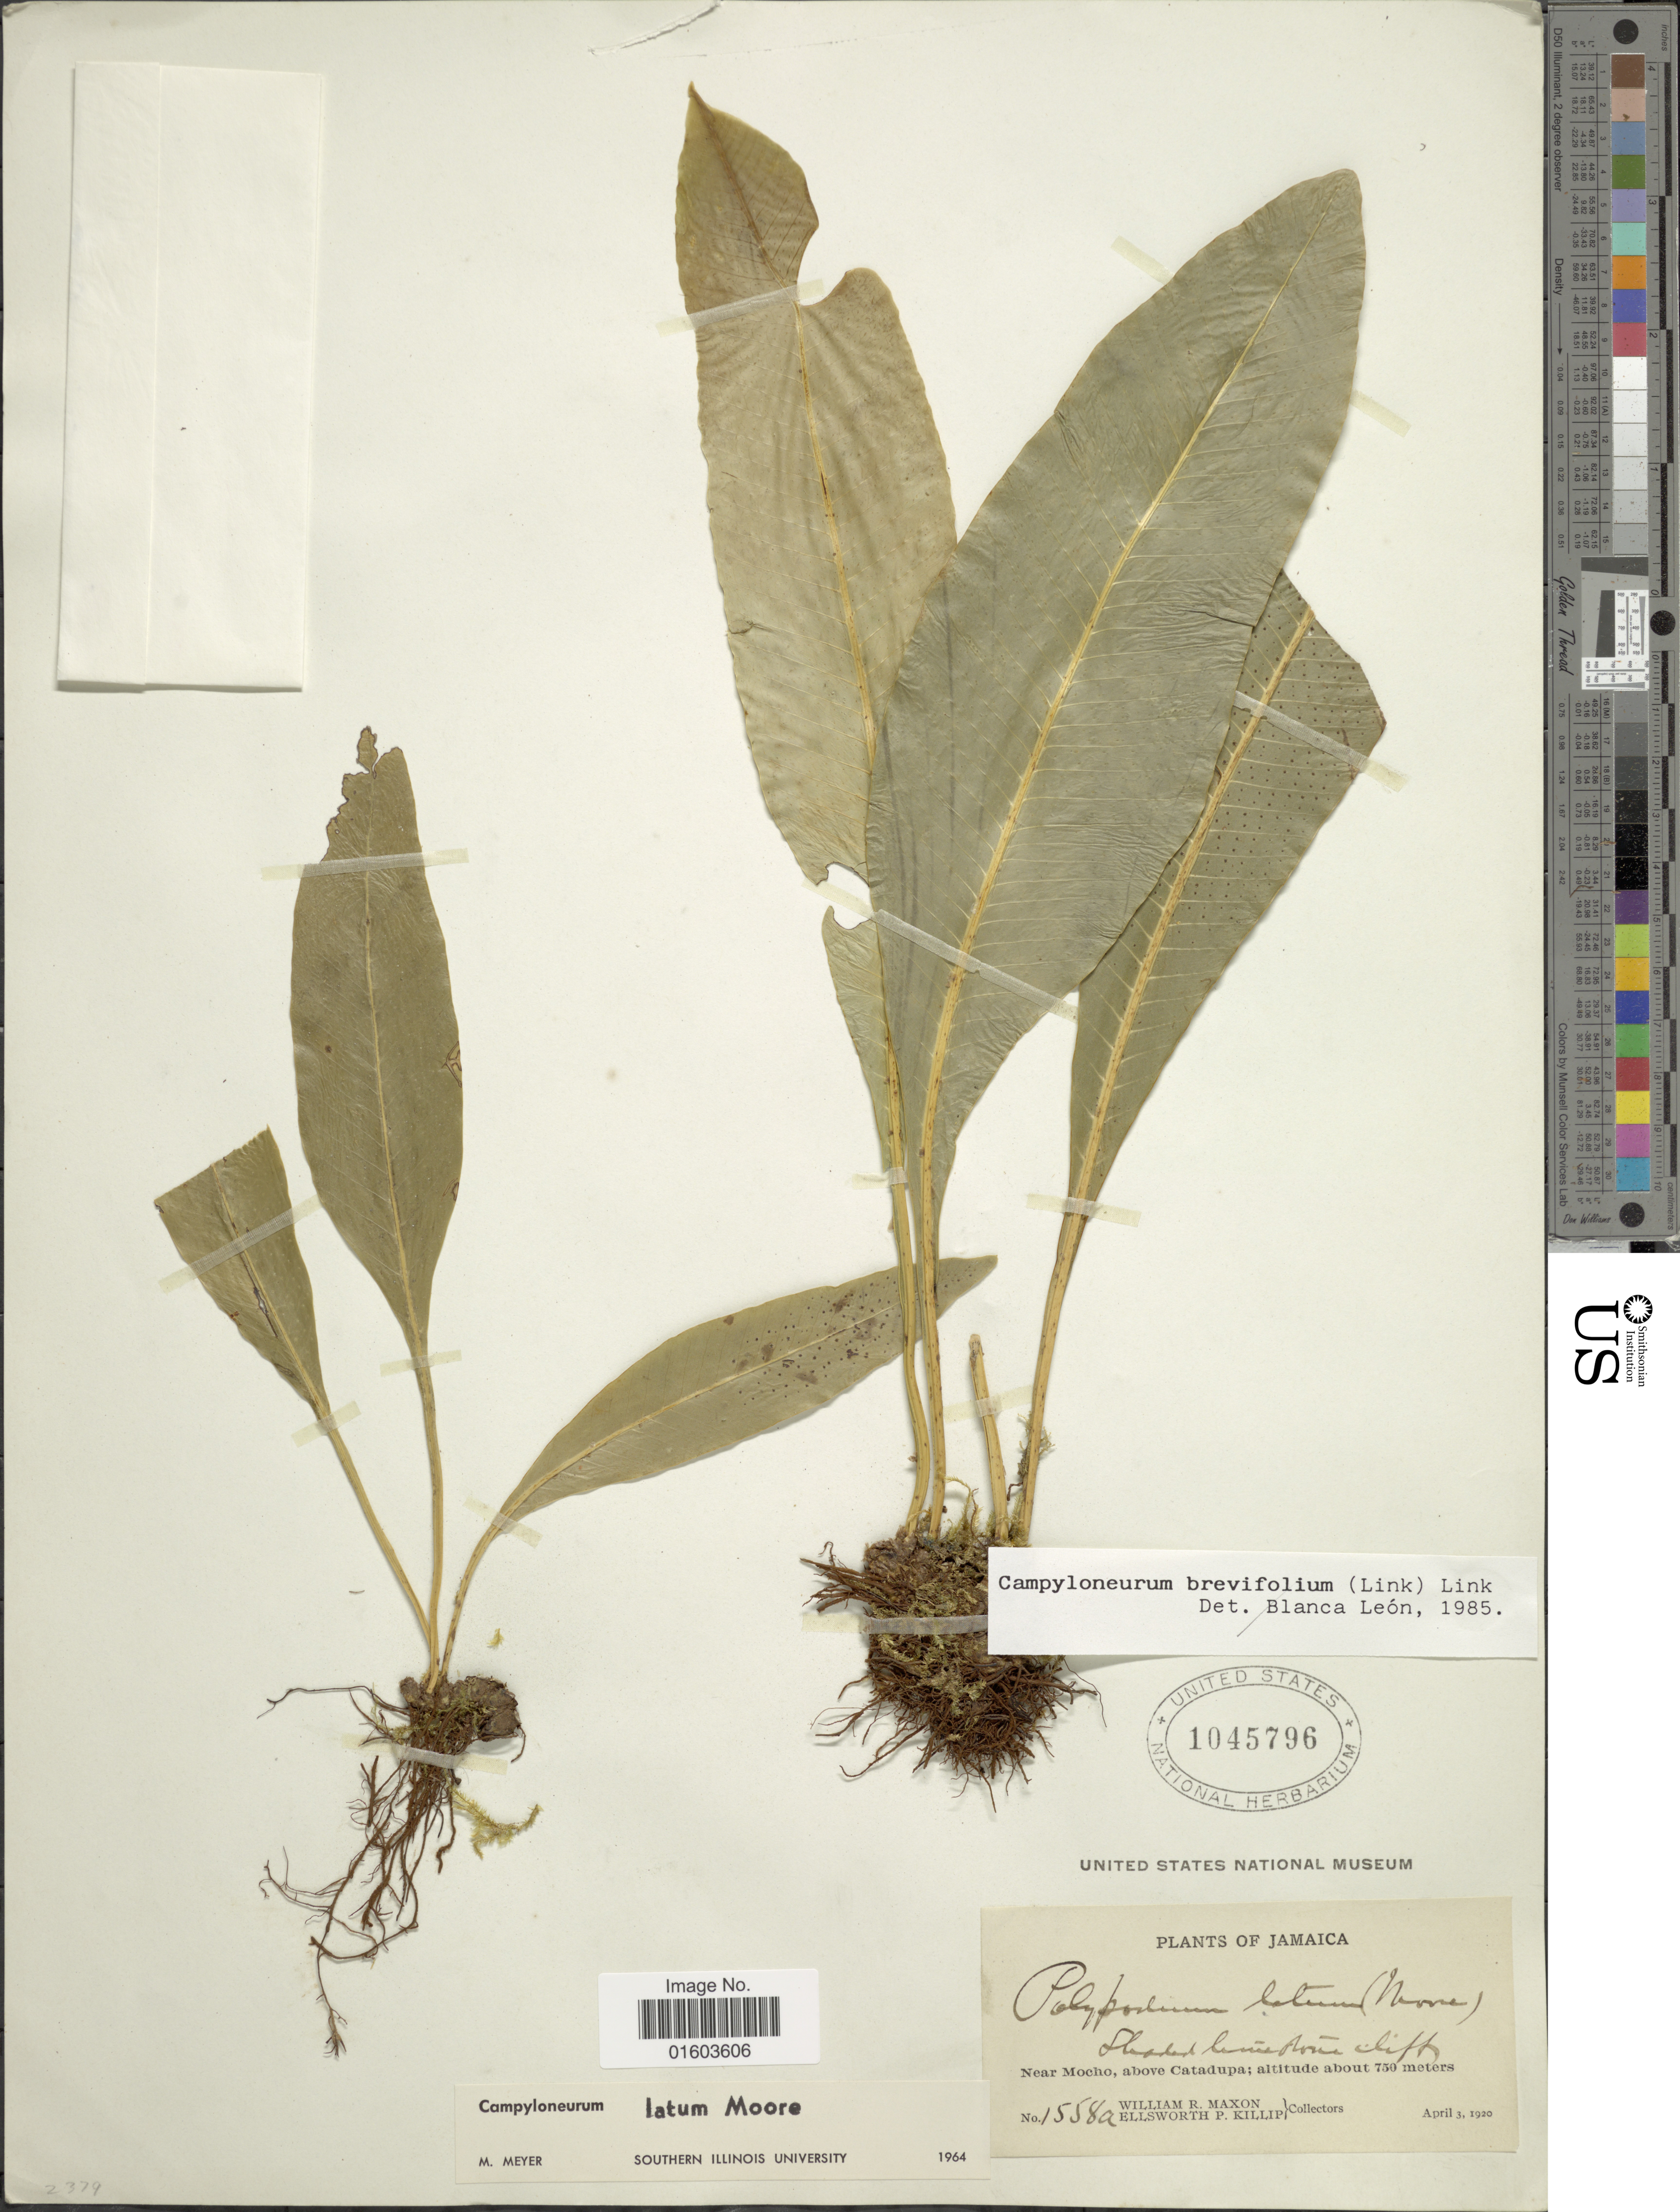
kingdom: Plantae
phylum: Tracheophyta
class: Polypodiopsida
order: Polypodiales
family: Polypodiaceae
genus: Campyloneurum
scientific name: Campyloneurum latum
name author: T. Moore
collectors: W. R. Maxon & E. P. Killip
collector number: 1558a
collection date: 1920-04-03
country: Jamaica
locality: Near Mocho, above Catadupa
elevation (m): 750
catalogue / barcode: US 1045796